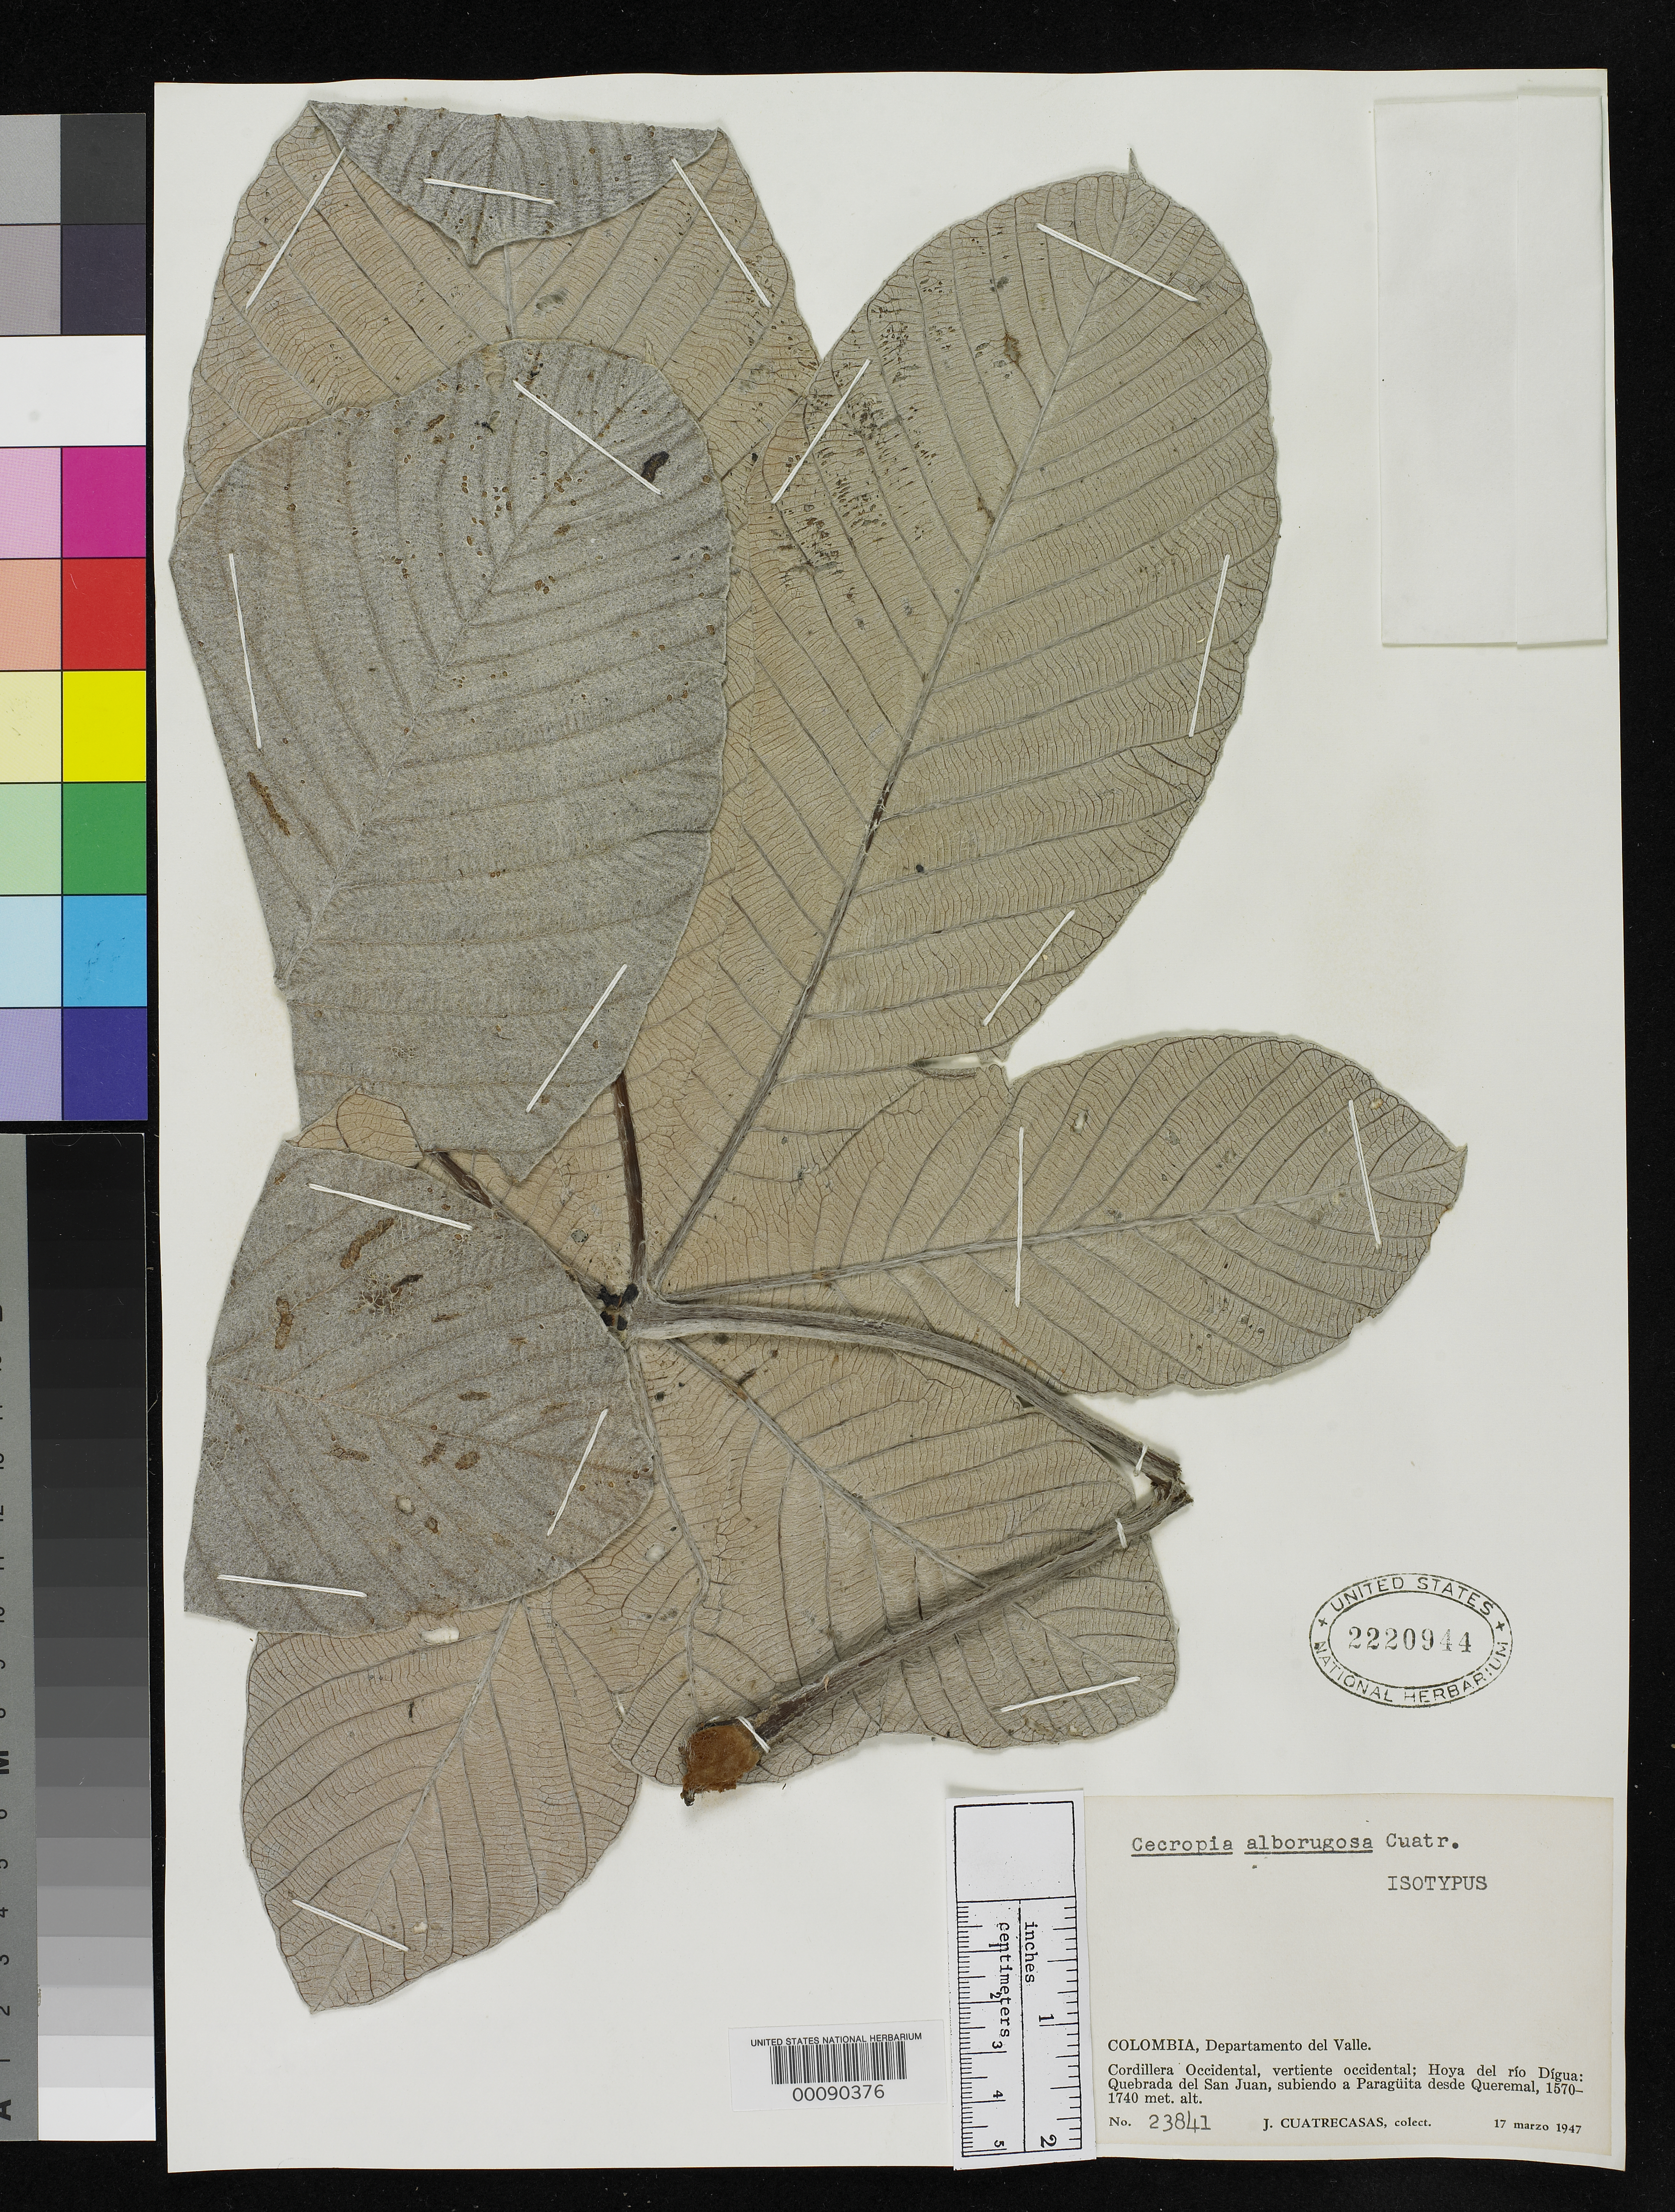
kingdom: Plantae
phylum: Tracheophyta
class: Magnoliopsida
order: Rosales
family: Urticaceae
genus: Cecropia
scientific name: Cecropia alborugosa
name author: Cuatrec.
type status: Isotype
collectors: J. Cuatrecasas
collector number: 23841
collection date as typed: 17 Mar 1947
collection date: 1947-03-17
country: Colombia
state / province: Valle del Cauca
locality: Hoya del Rio Digua, Quebrada de San Juan.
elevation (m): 1570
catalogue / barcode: US 2220944